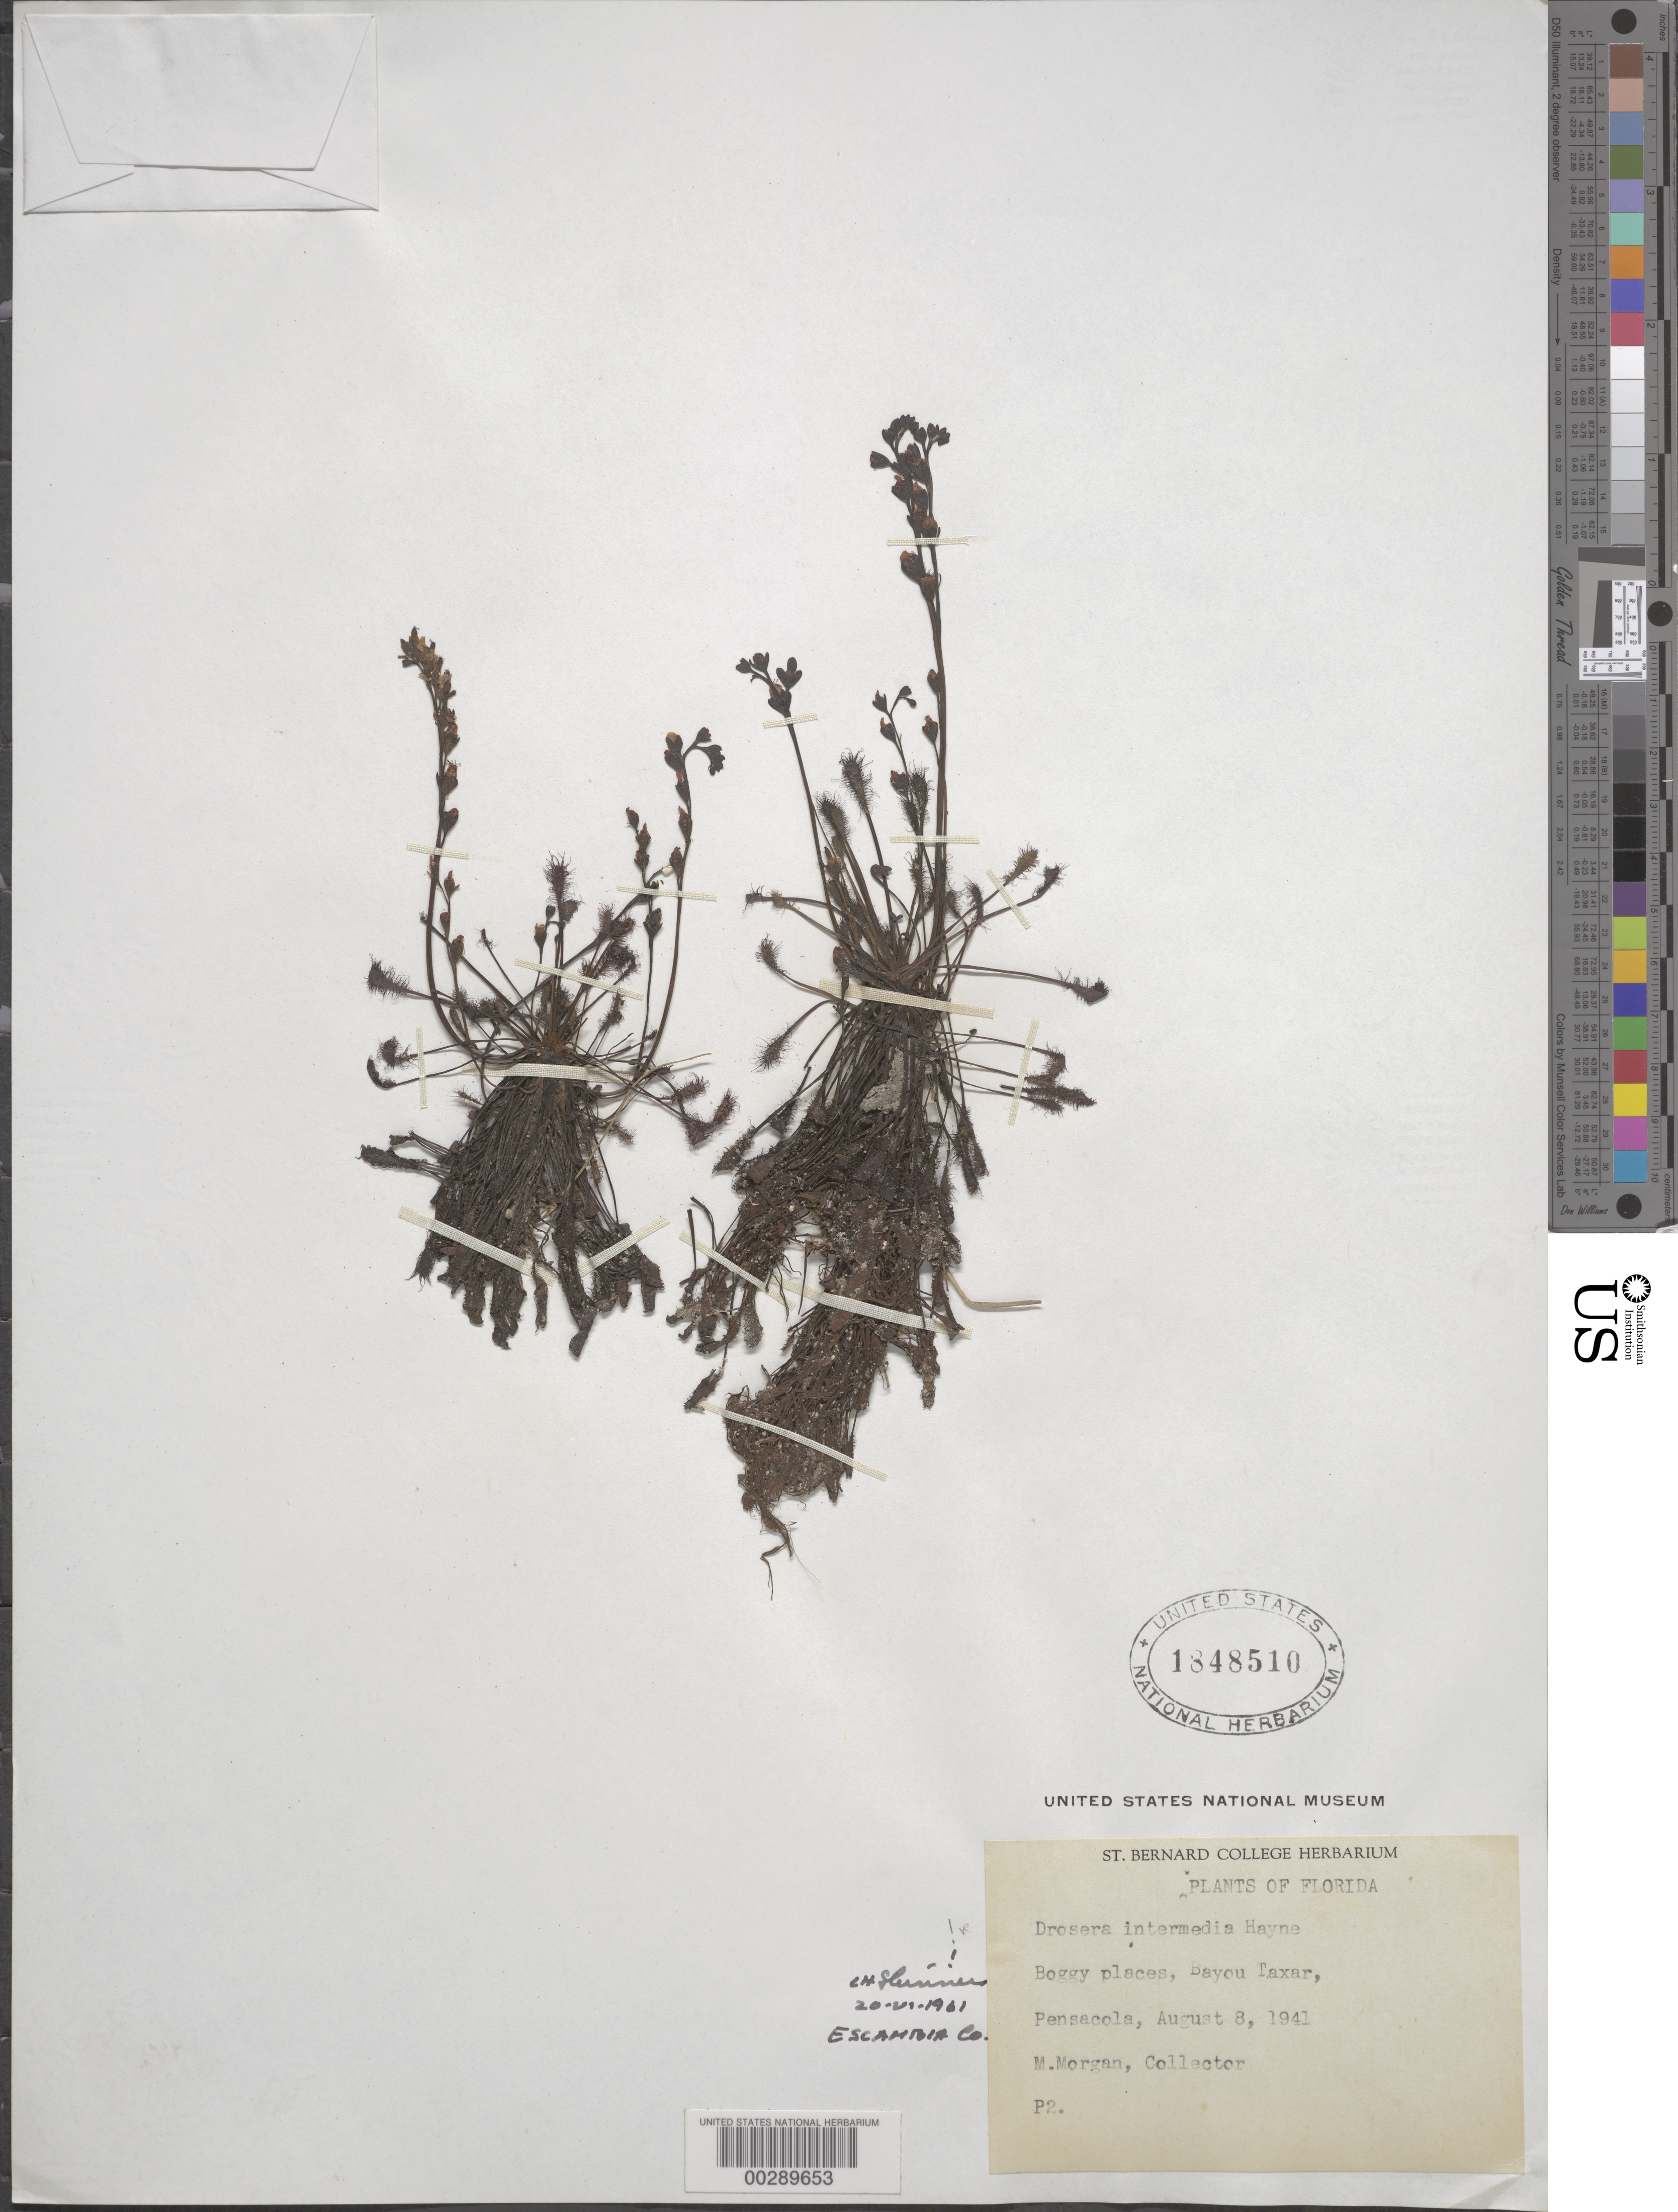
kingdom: Plantae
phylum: Tracheophyta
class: Magnoliopsida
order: Caryophyllales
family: Droseraceae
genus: Drosera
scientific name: Drosera intermedia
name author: Hayne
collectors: M. Morgan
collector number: P2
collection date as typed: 08 Aug 1941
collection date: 1941-08-08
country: United States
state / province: Florida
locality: Bayou taxar, pensacola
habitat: Boggy places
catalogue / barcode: US 1848510